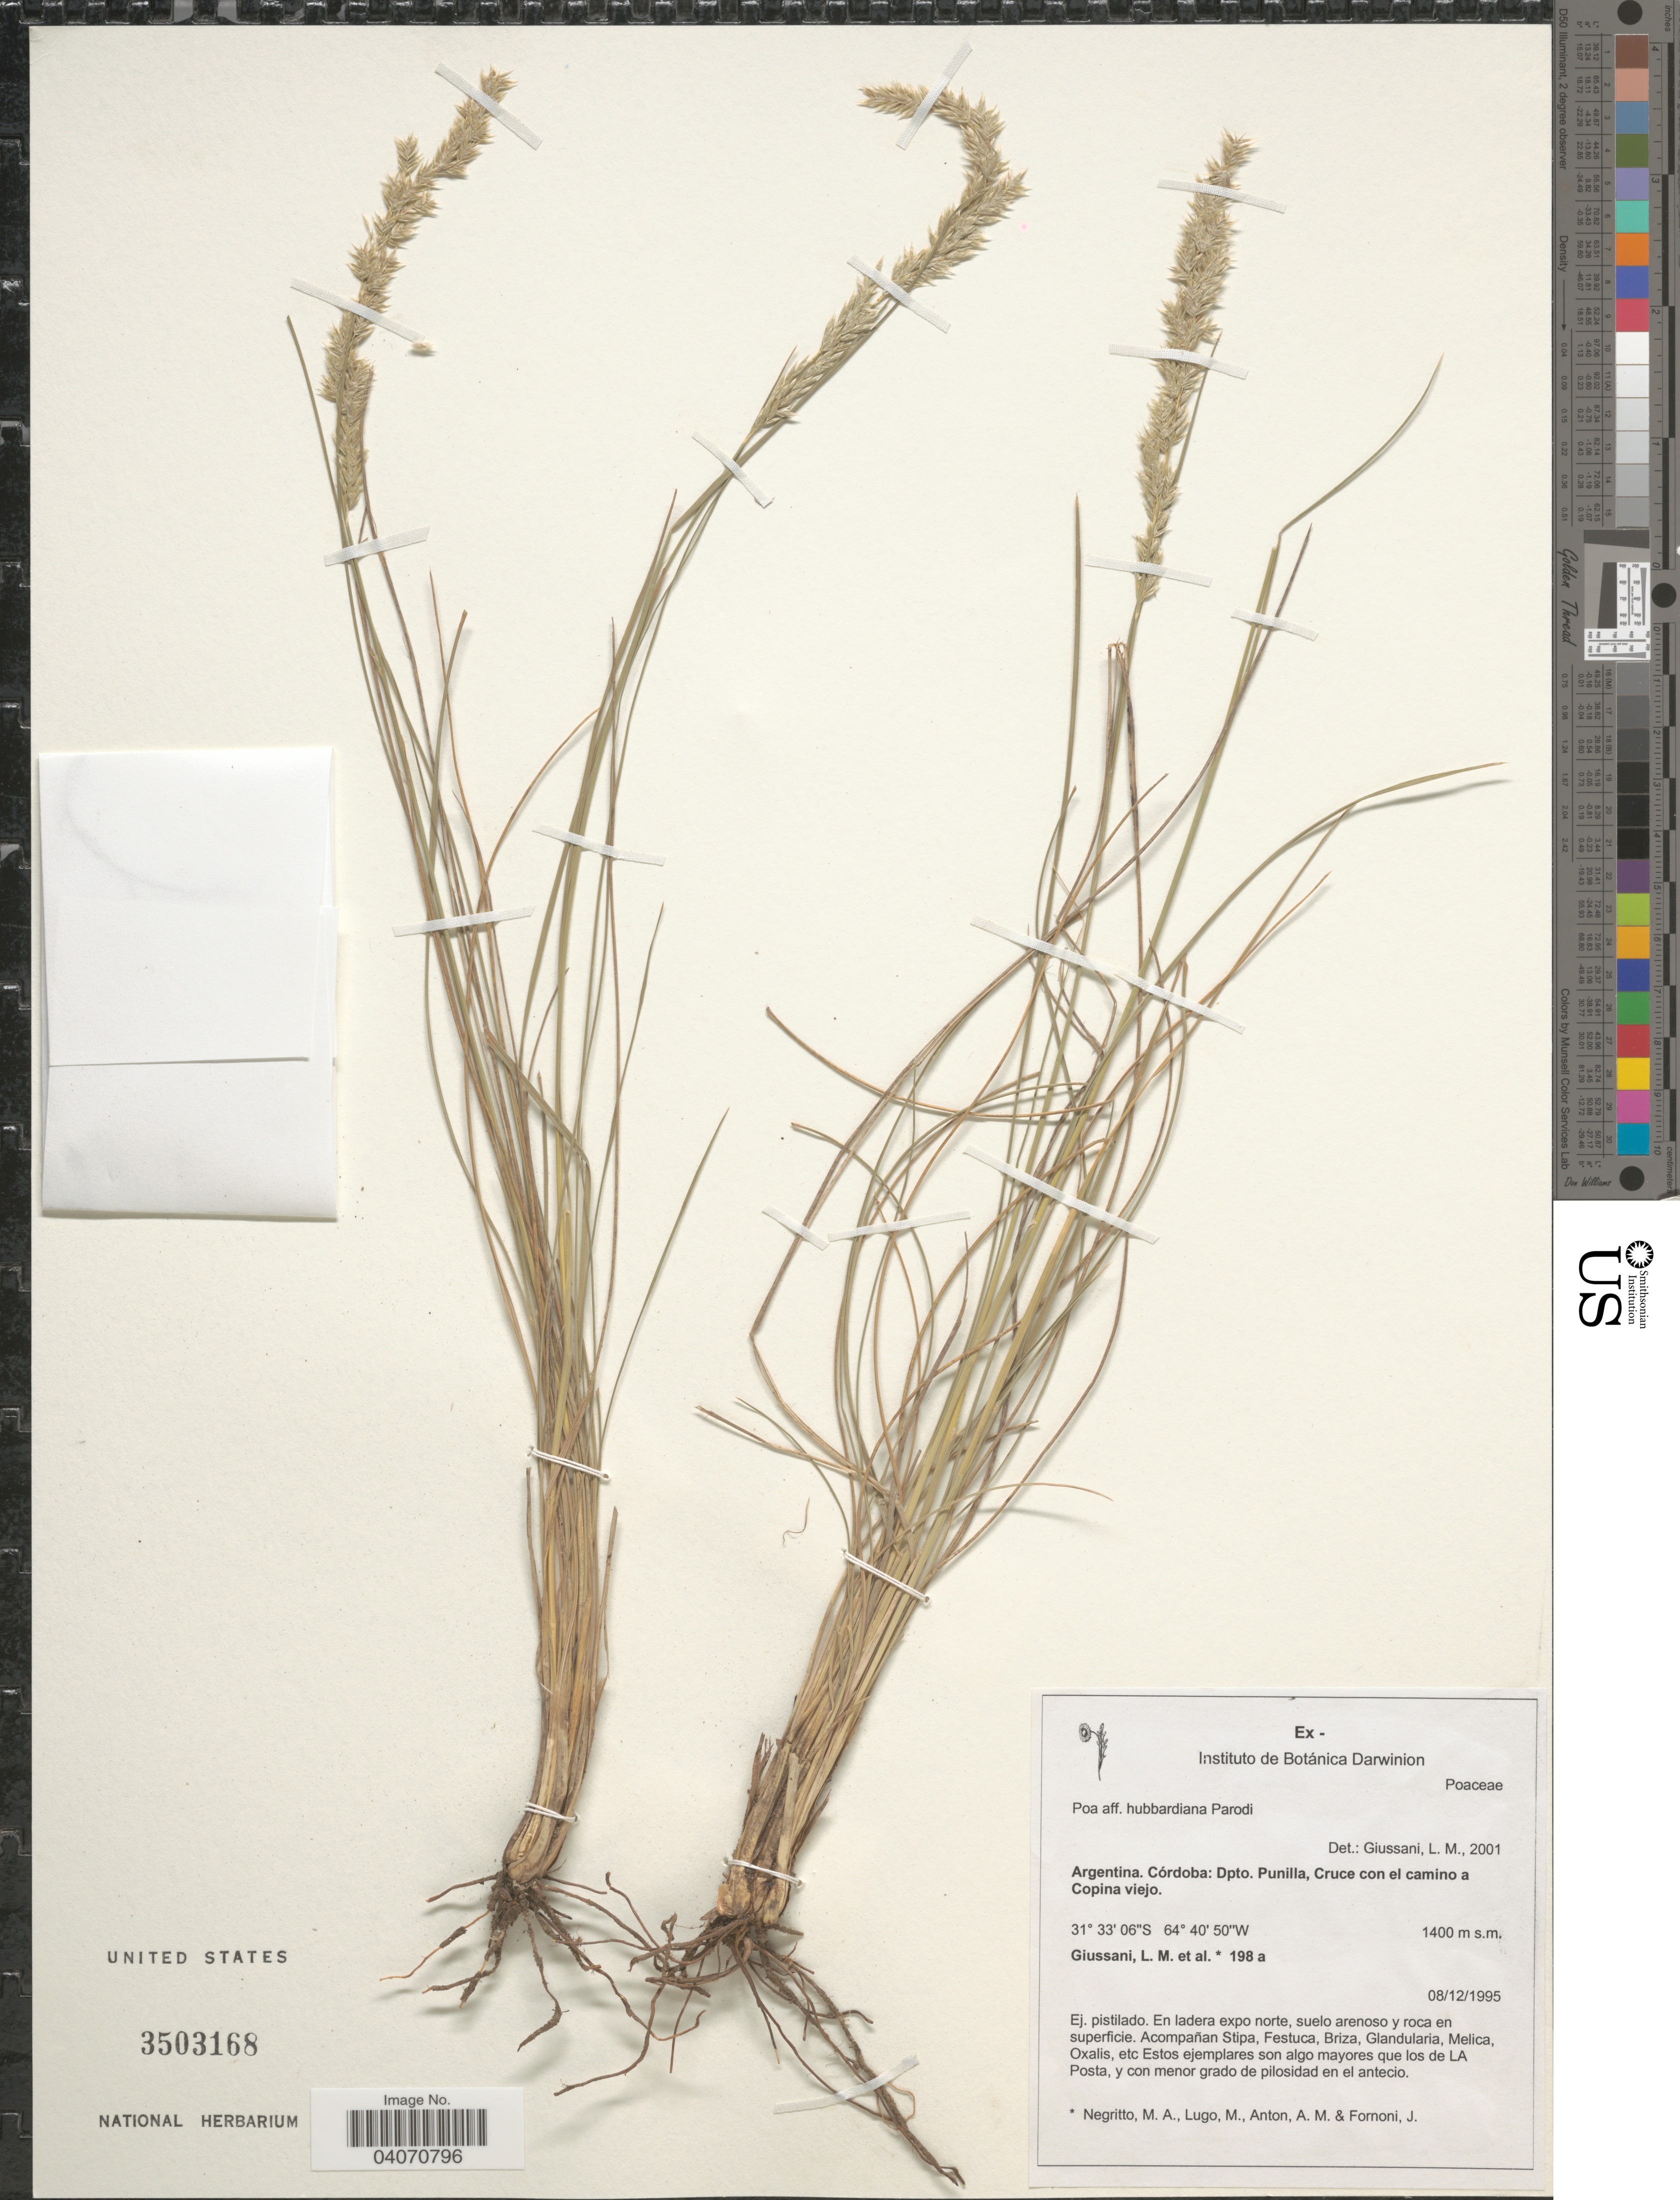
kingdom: Plantae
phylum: Tracheophyta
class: Liliopsida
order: Poales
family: Poaceae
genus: Poa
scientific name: Poa hubbardiana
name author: Parodi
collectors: L. Giussani, M. Negritto, M. Lugo, A. M. Anton & J. Fornoni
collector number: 198a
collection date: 1995-12-08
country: Argentina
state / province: Cordoba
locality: Dpto. Punilla, Cruce con el camino a Copina viejo.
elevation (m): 1400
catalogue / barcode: US 3503168